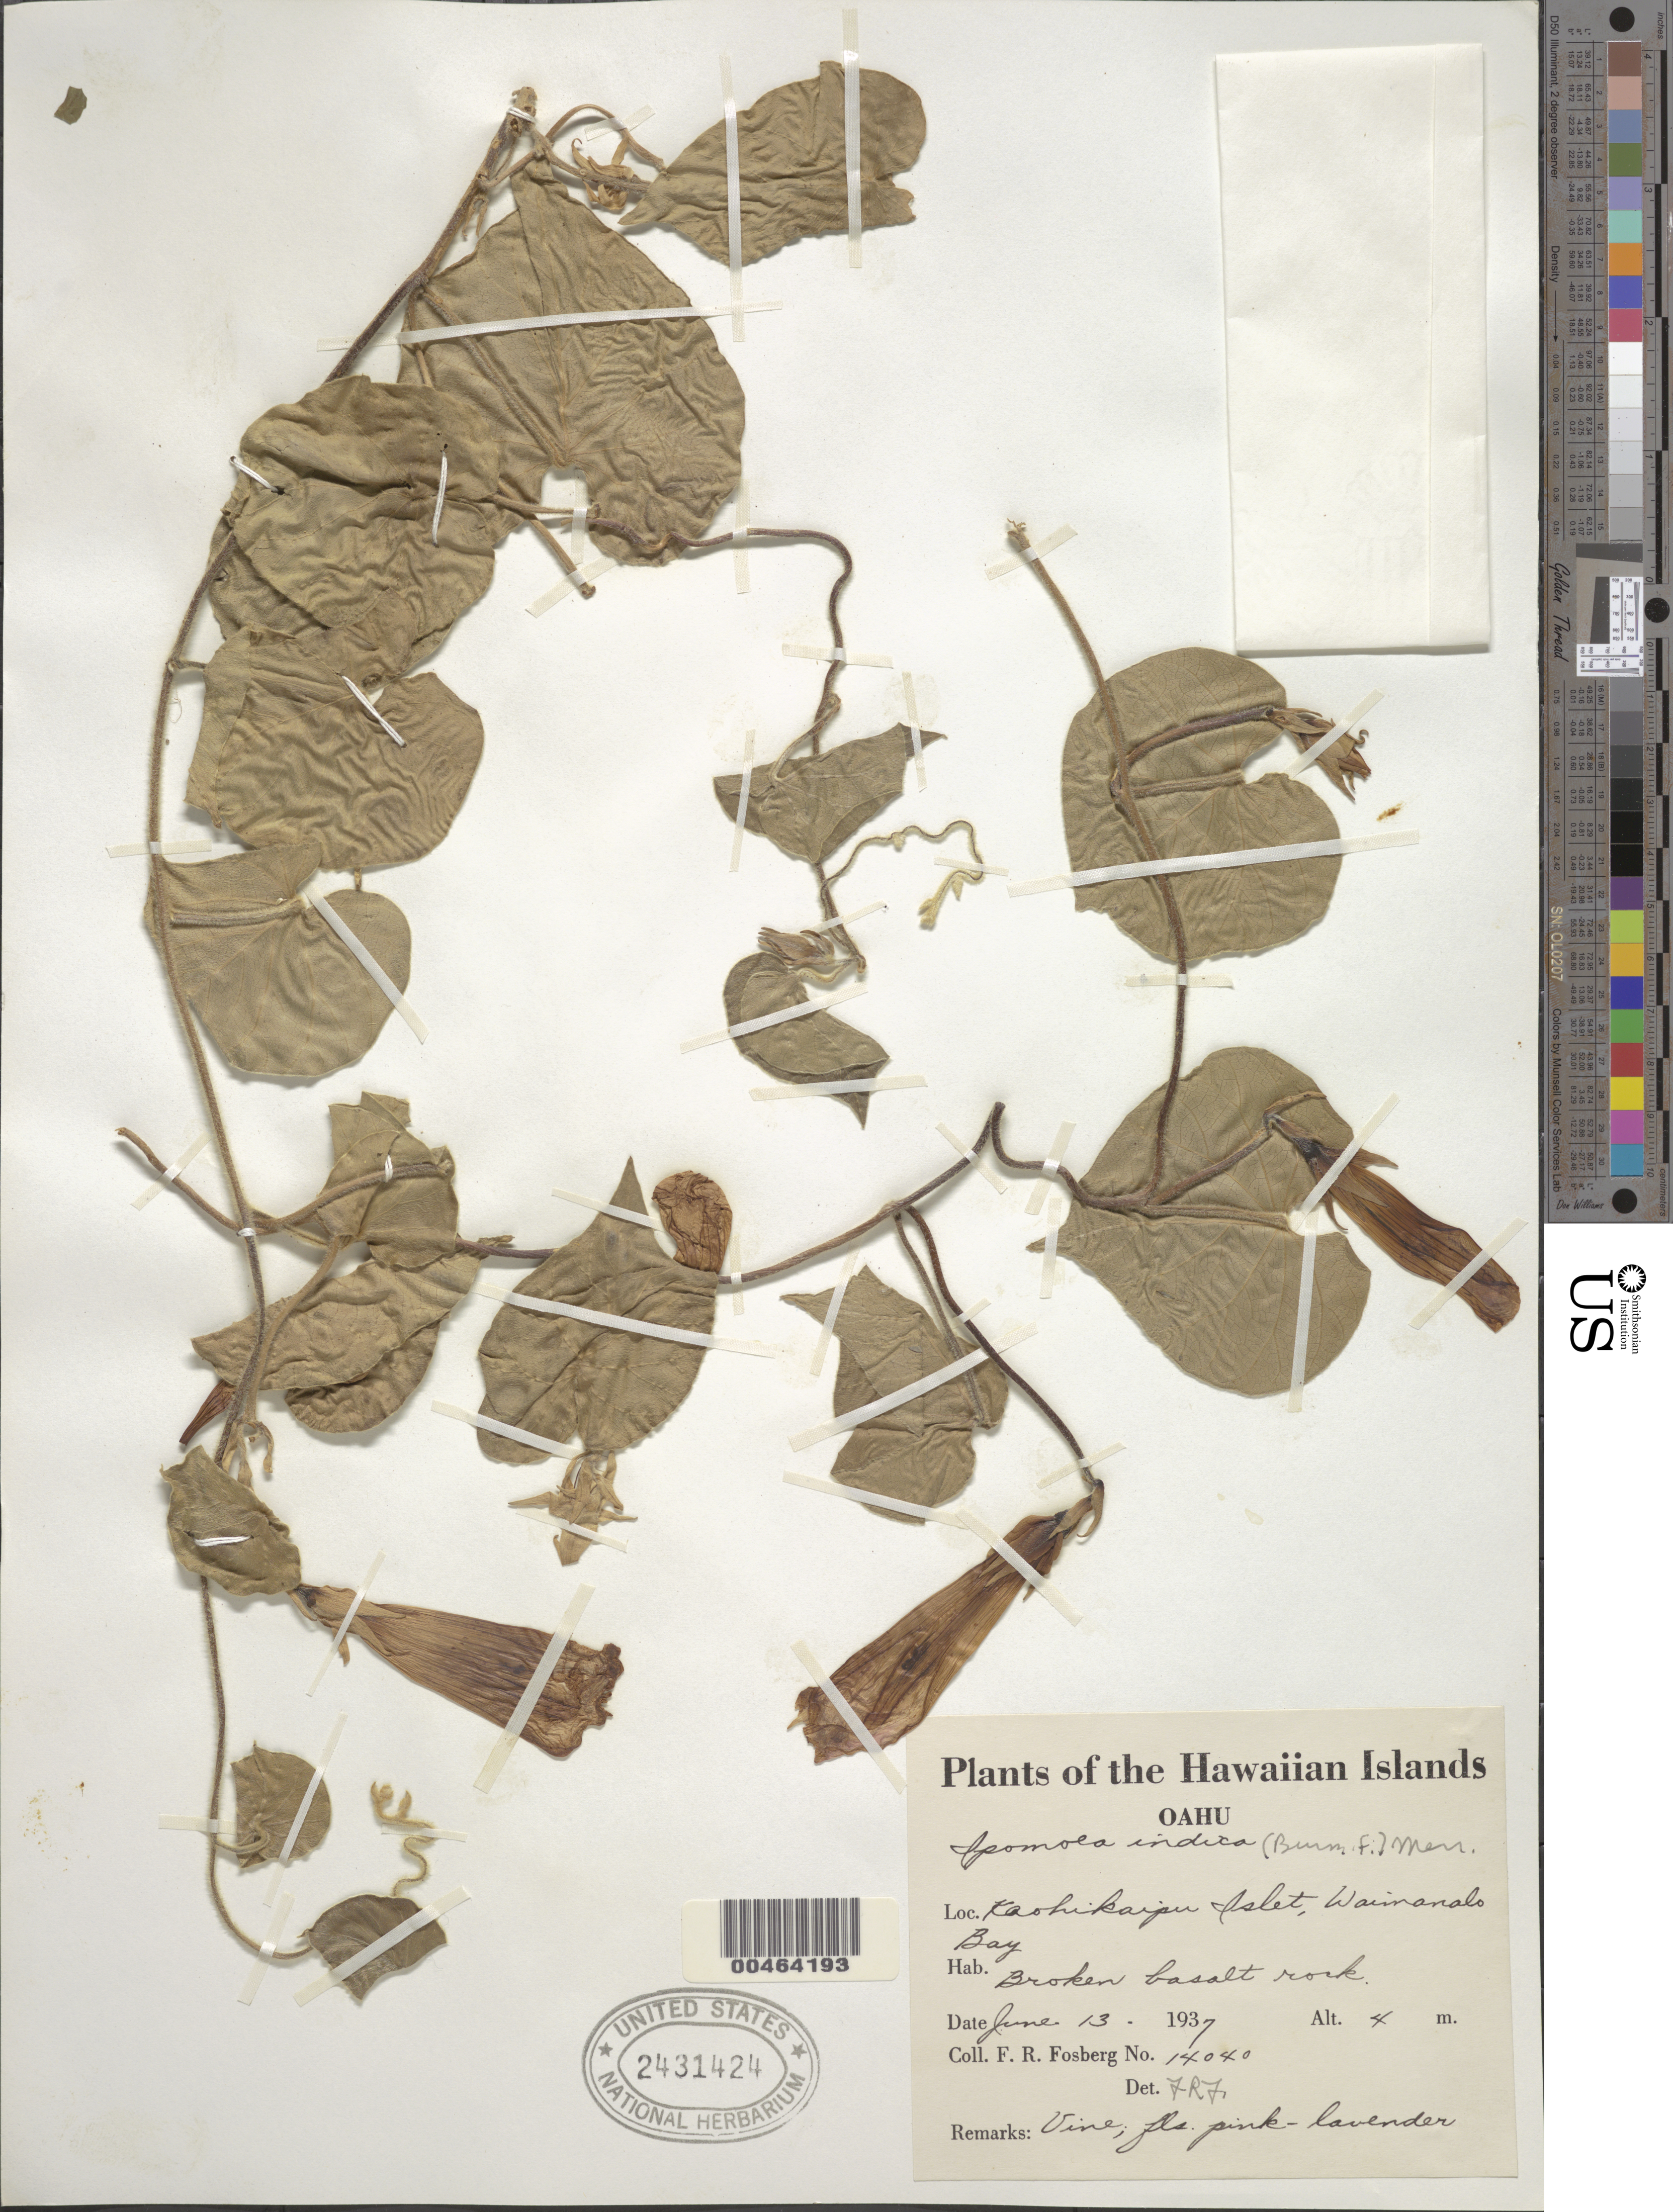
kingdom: Plantae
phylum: Tracheophyta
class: Magnoliopsida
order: Solanales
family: Convolvulaceae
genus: Ipomoea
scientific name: Ipomoea indica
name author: (Burm.) Merr.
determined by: Fosberg, F. R.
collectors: F. R. Fosberg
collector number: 14040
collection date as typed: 13 Jun 1937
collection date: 1937-06-13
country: United States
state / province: Hawaii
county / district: Honolulu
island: Kaohikaipu Islet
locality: Oahu, Waimanalo Bay, Kaohikaipu Island (State Bird Refuge)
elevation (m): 4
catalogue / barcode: US 2431424